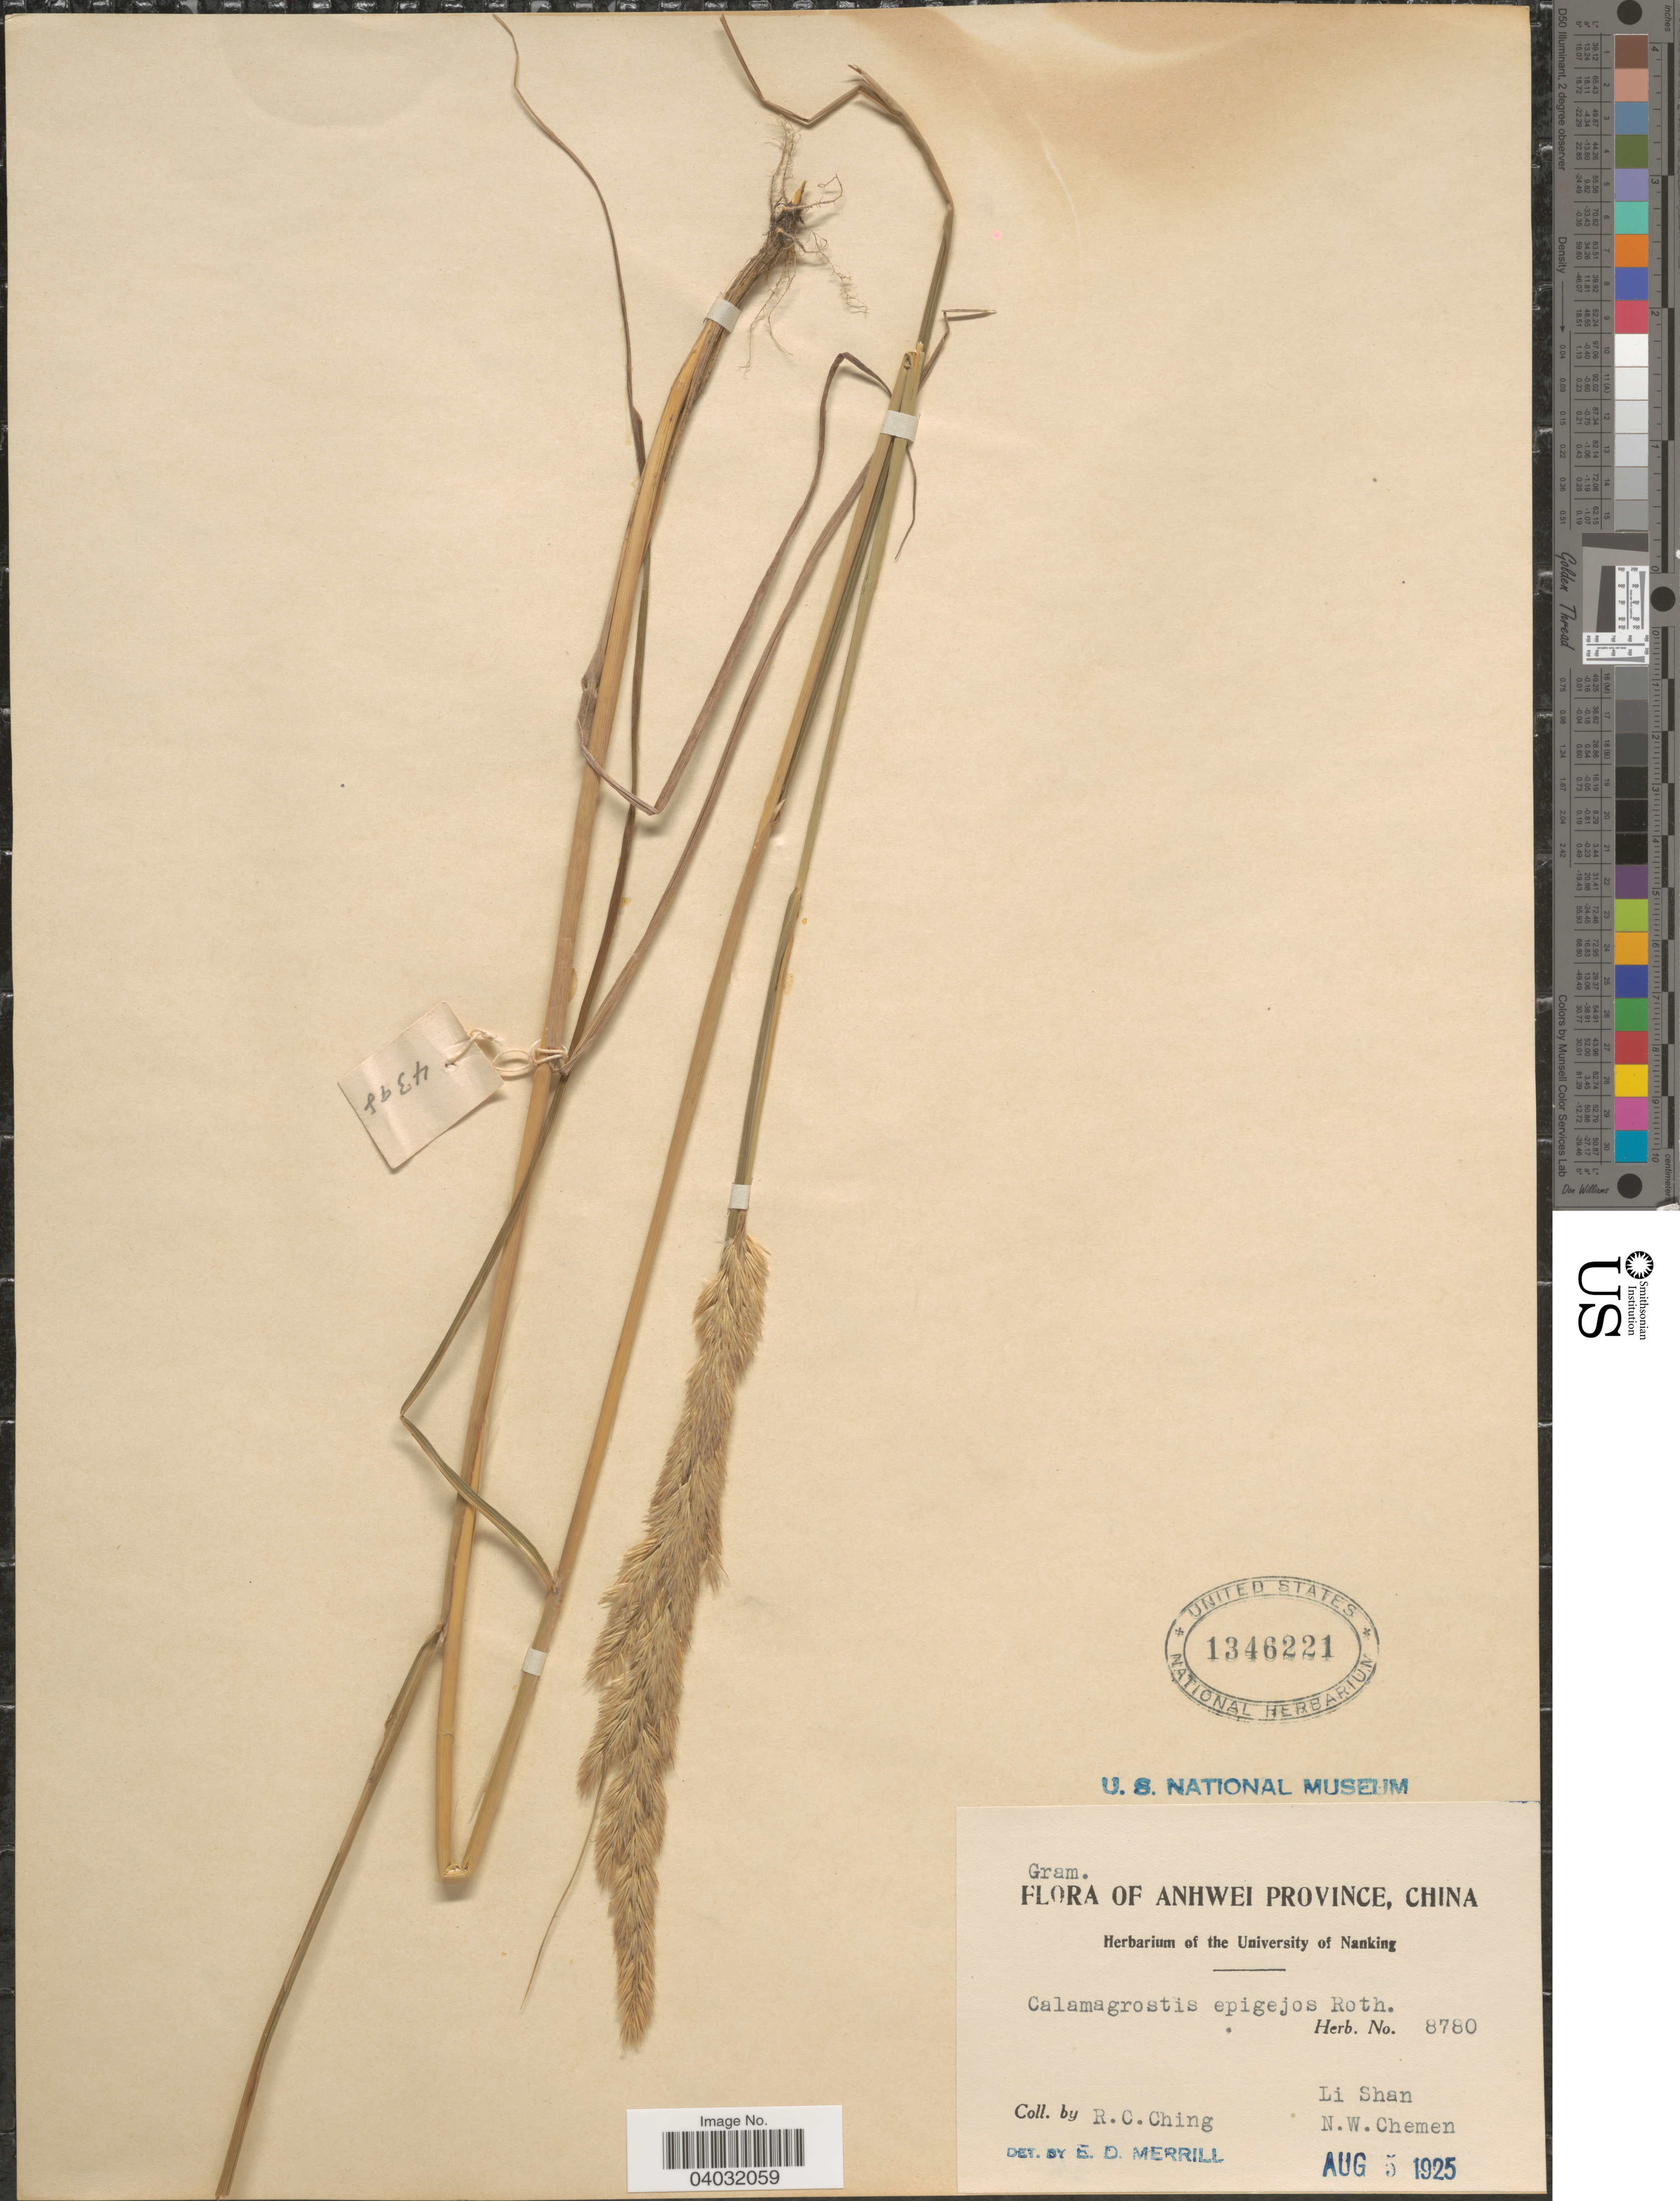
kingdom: Plantae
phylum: Tracheophyta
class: Liliopsida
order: Poales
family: Poaceae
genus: Calamagrostis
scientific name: Calamagrostis epigeios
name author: (L.) Roth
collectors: R. C. Ching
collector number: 8780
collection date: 1925-08-05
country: China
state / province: Anhui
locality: Anhwei Province. Li Shan. N.W. Chemen.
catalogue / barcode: US 1346221